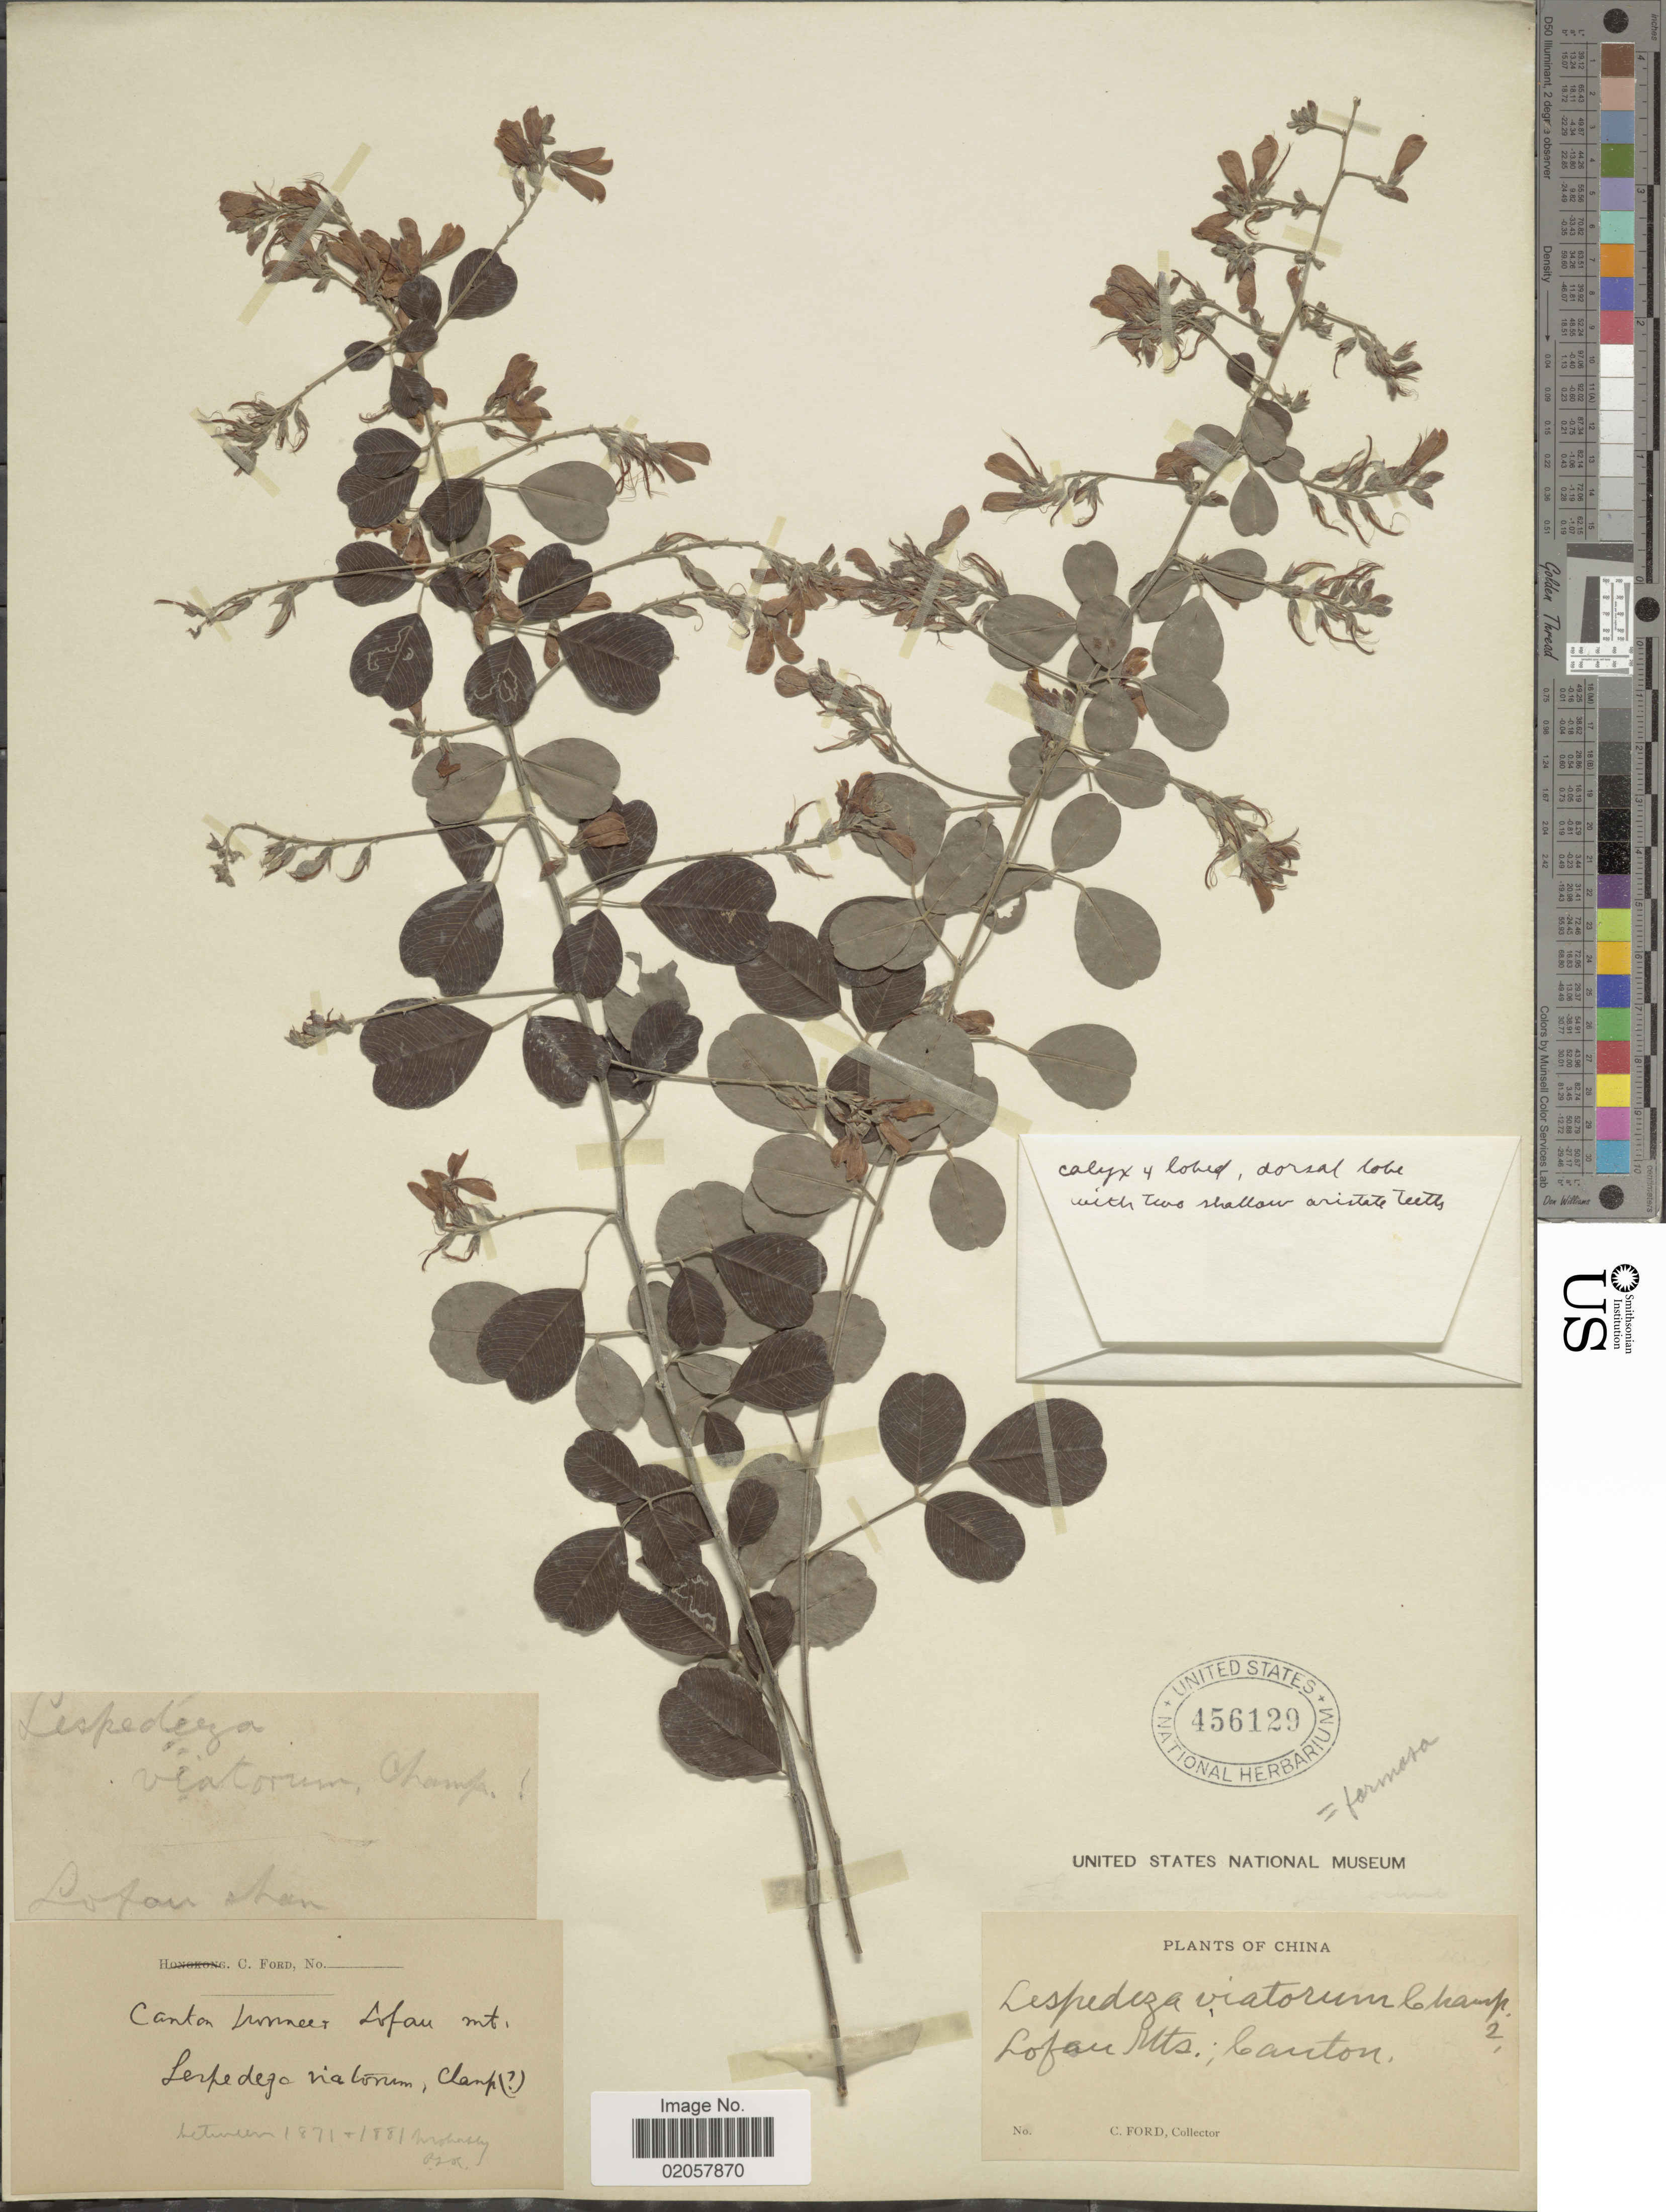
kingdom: Plantae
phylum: Tracheophyta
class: Magnoliopsida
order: Fabales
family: Fabaceae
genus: Lespedeza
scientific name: Lespedeza thunbergii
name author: (DC.) Nakai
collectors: C. Ford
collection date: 1871/1881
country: China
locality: Lofau Mts., Canton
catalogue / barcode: US 456129